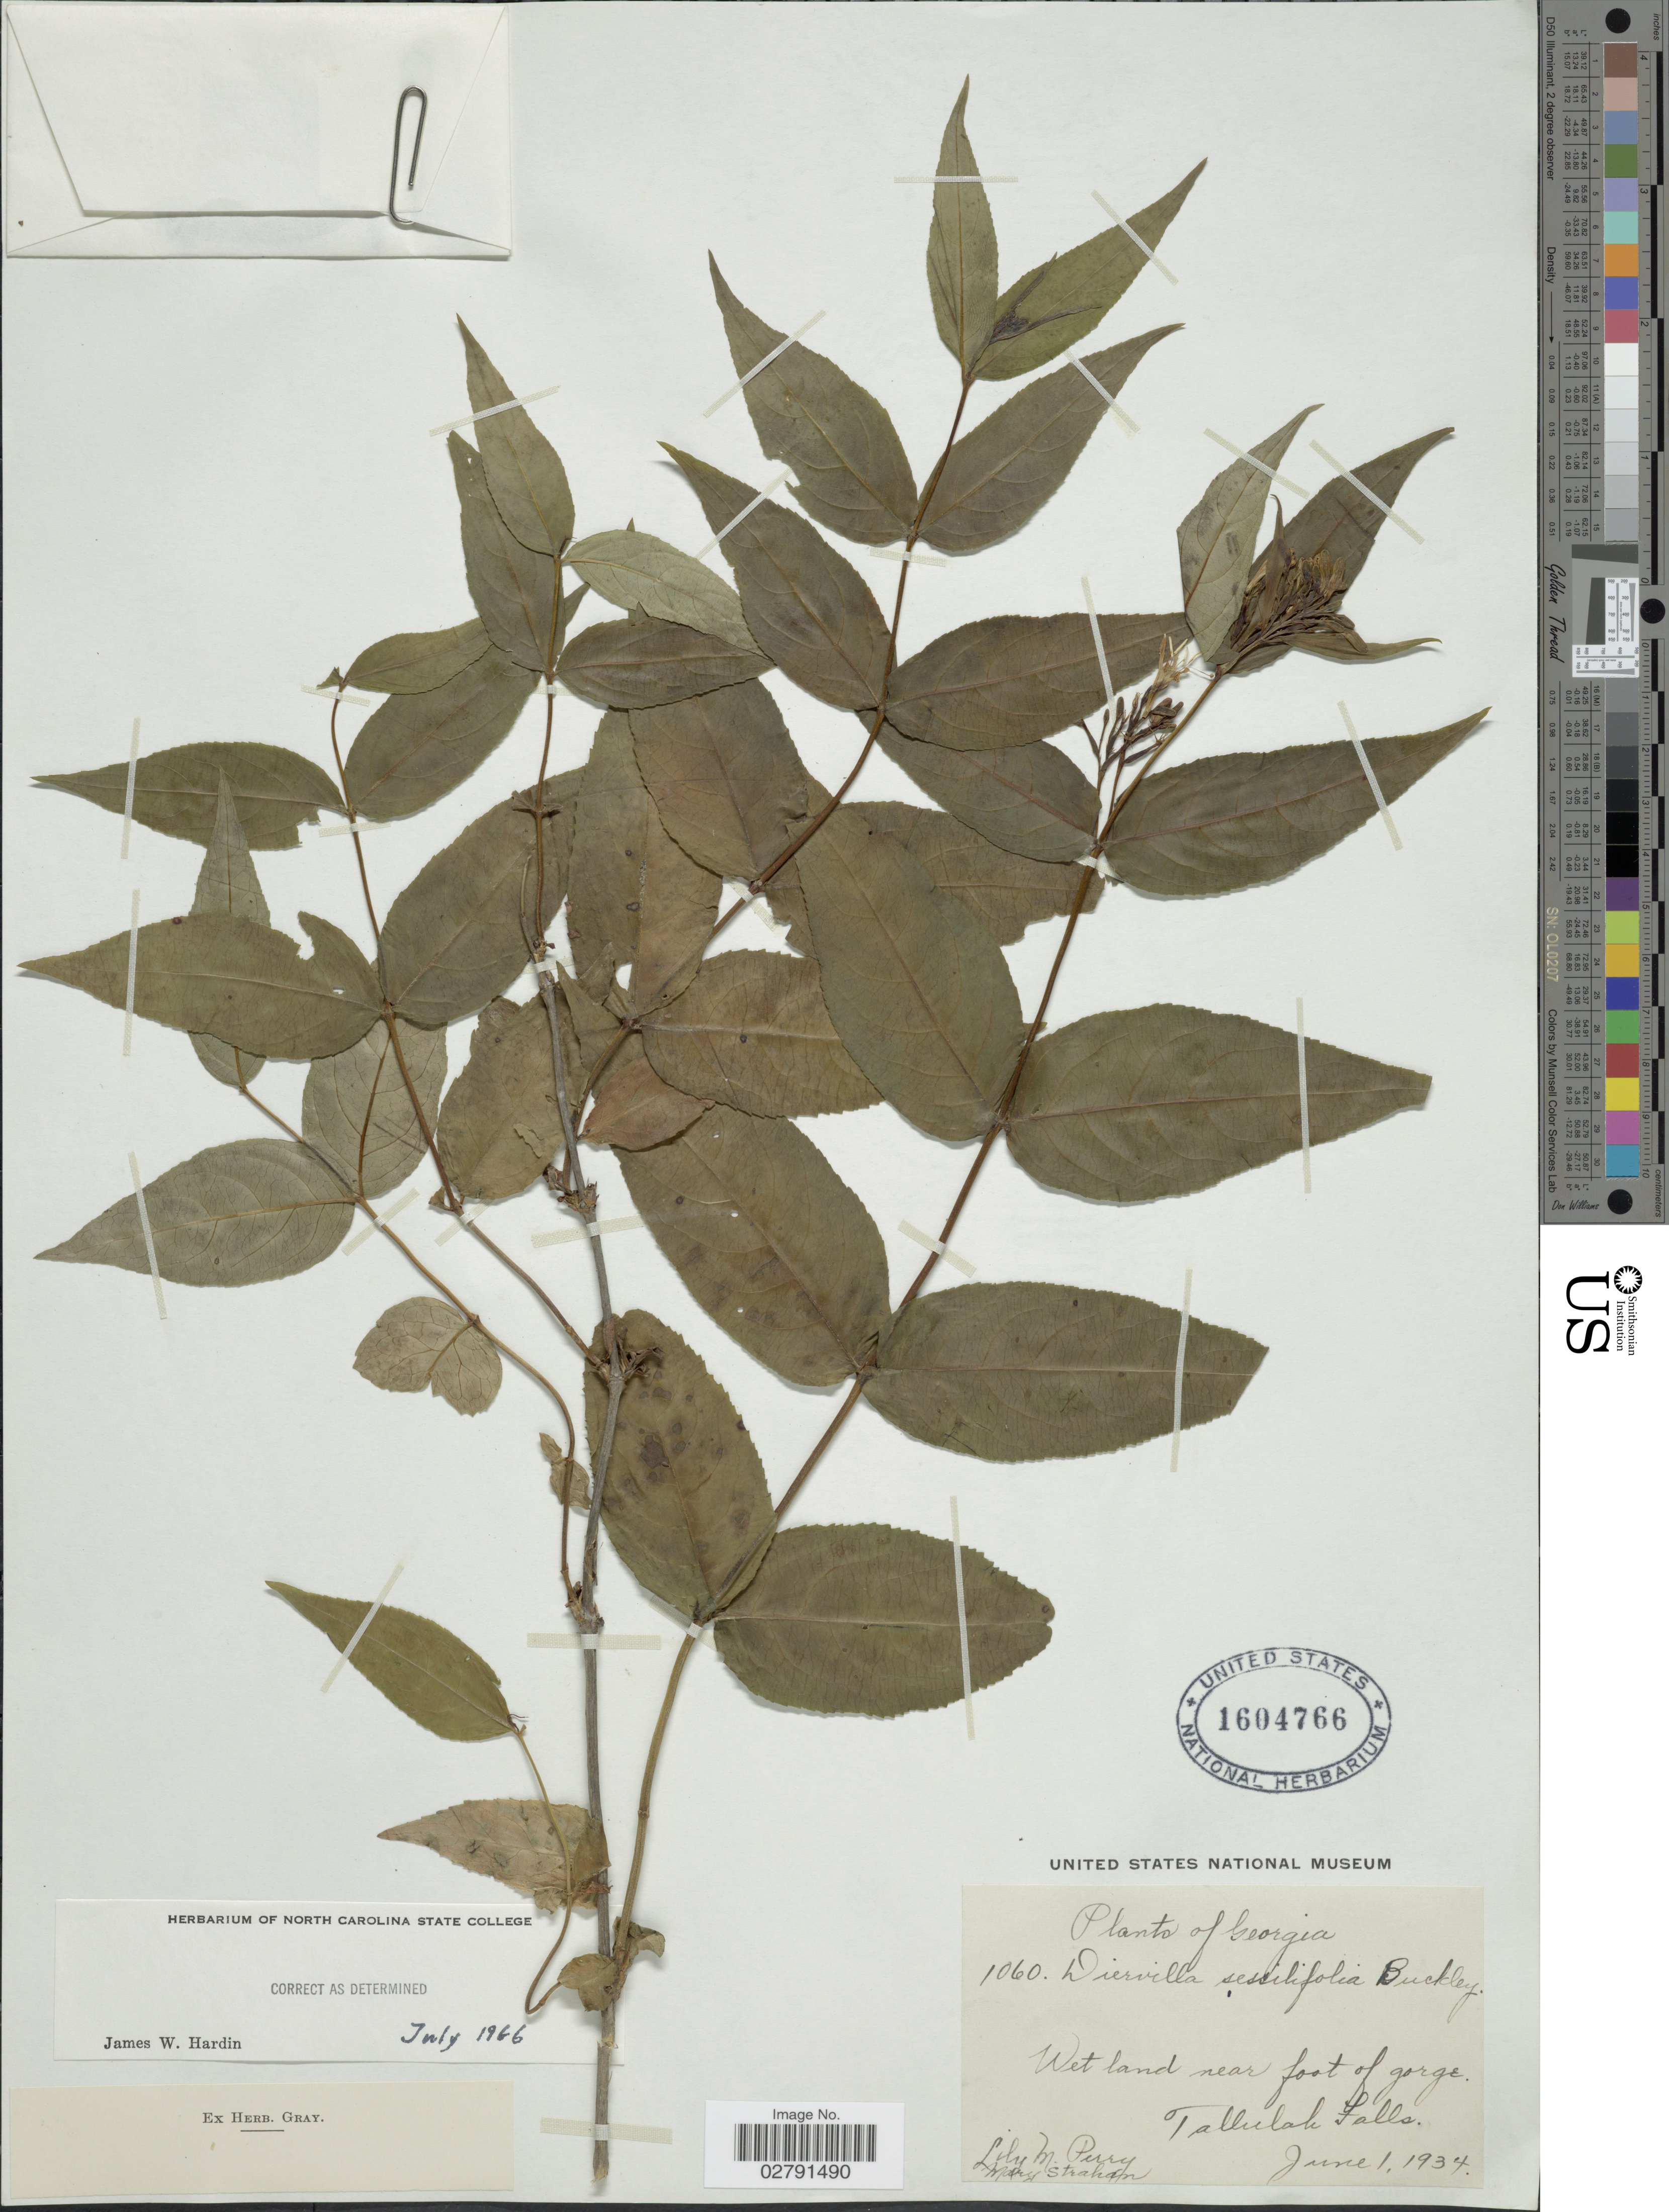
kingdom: Plantae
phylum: Tracheophyta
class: Magnoliopsida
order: Dipsacales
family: Caprifoliaceae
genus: Diervilla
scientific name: Diervilla sessilifolia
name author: Buckley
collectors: L. M. Perry & M. Strahan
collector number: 1060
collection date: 1934-06-01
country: United States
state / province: Georgia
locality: Wet land near foot of gorge. Tallulah Falls.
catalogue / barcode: US 1604766